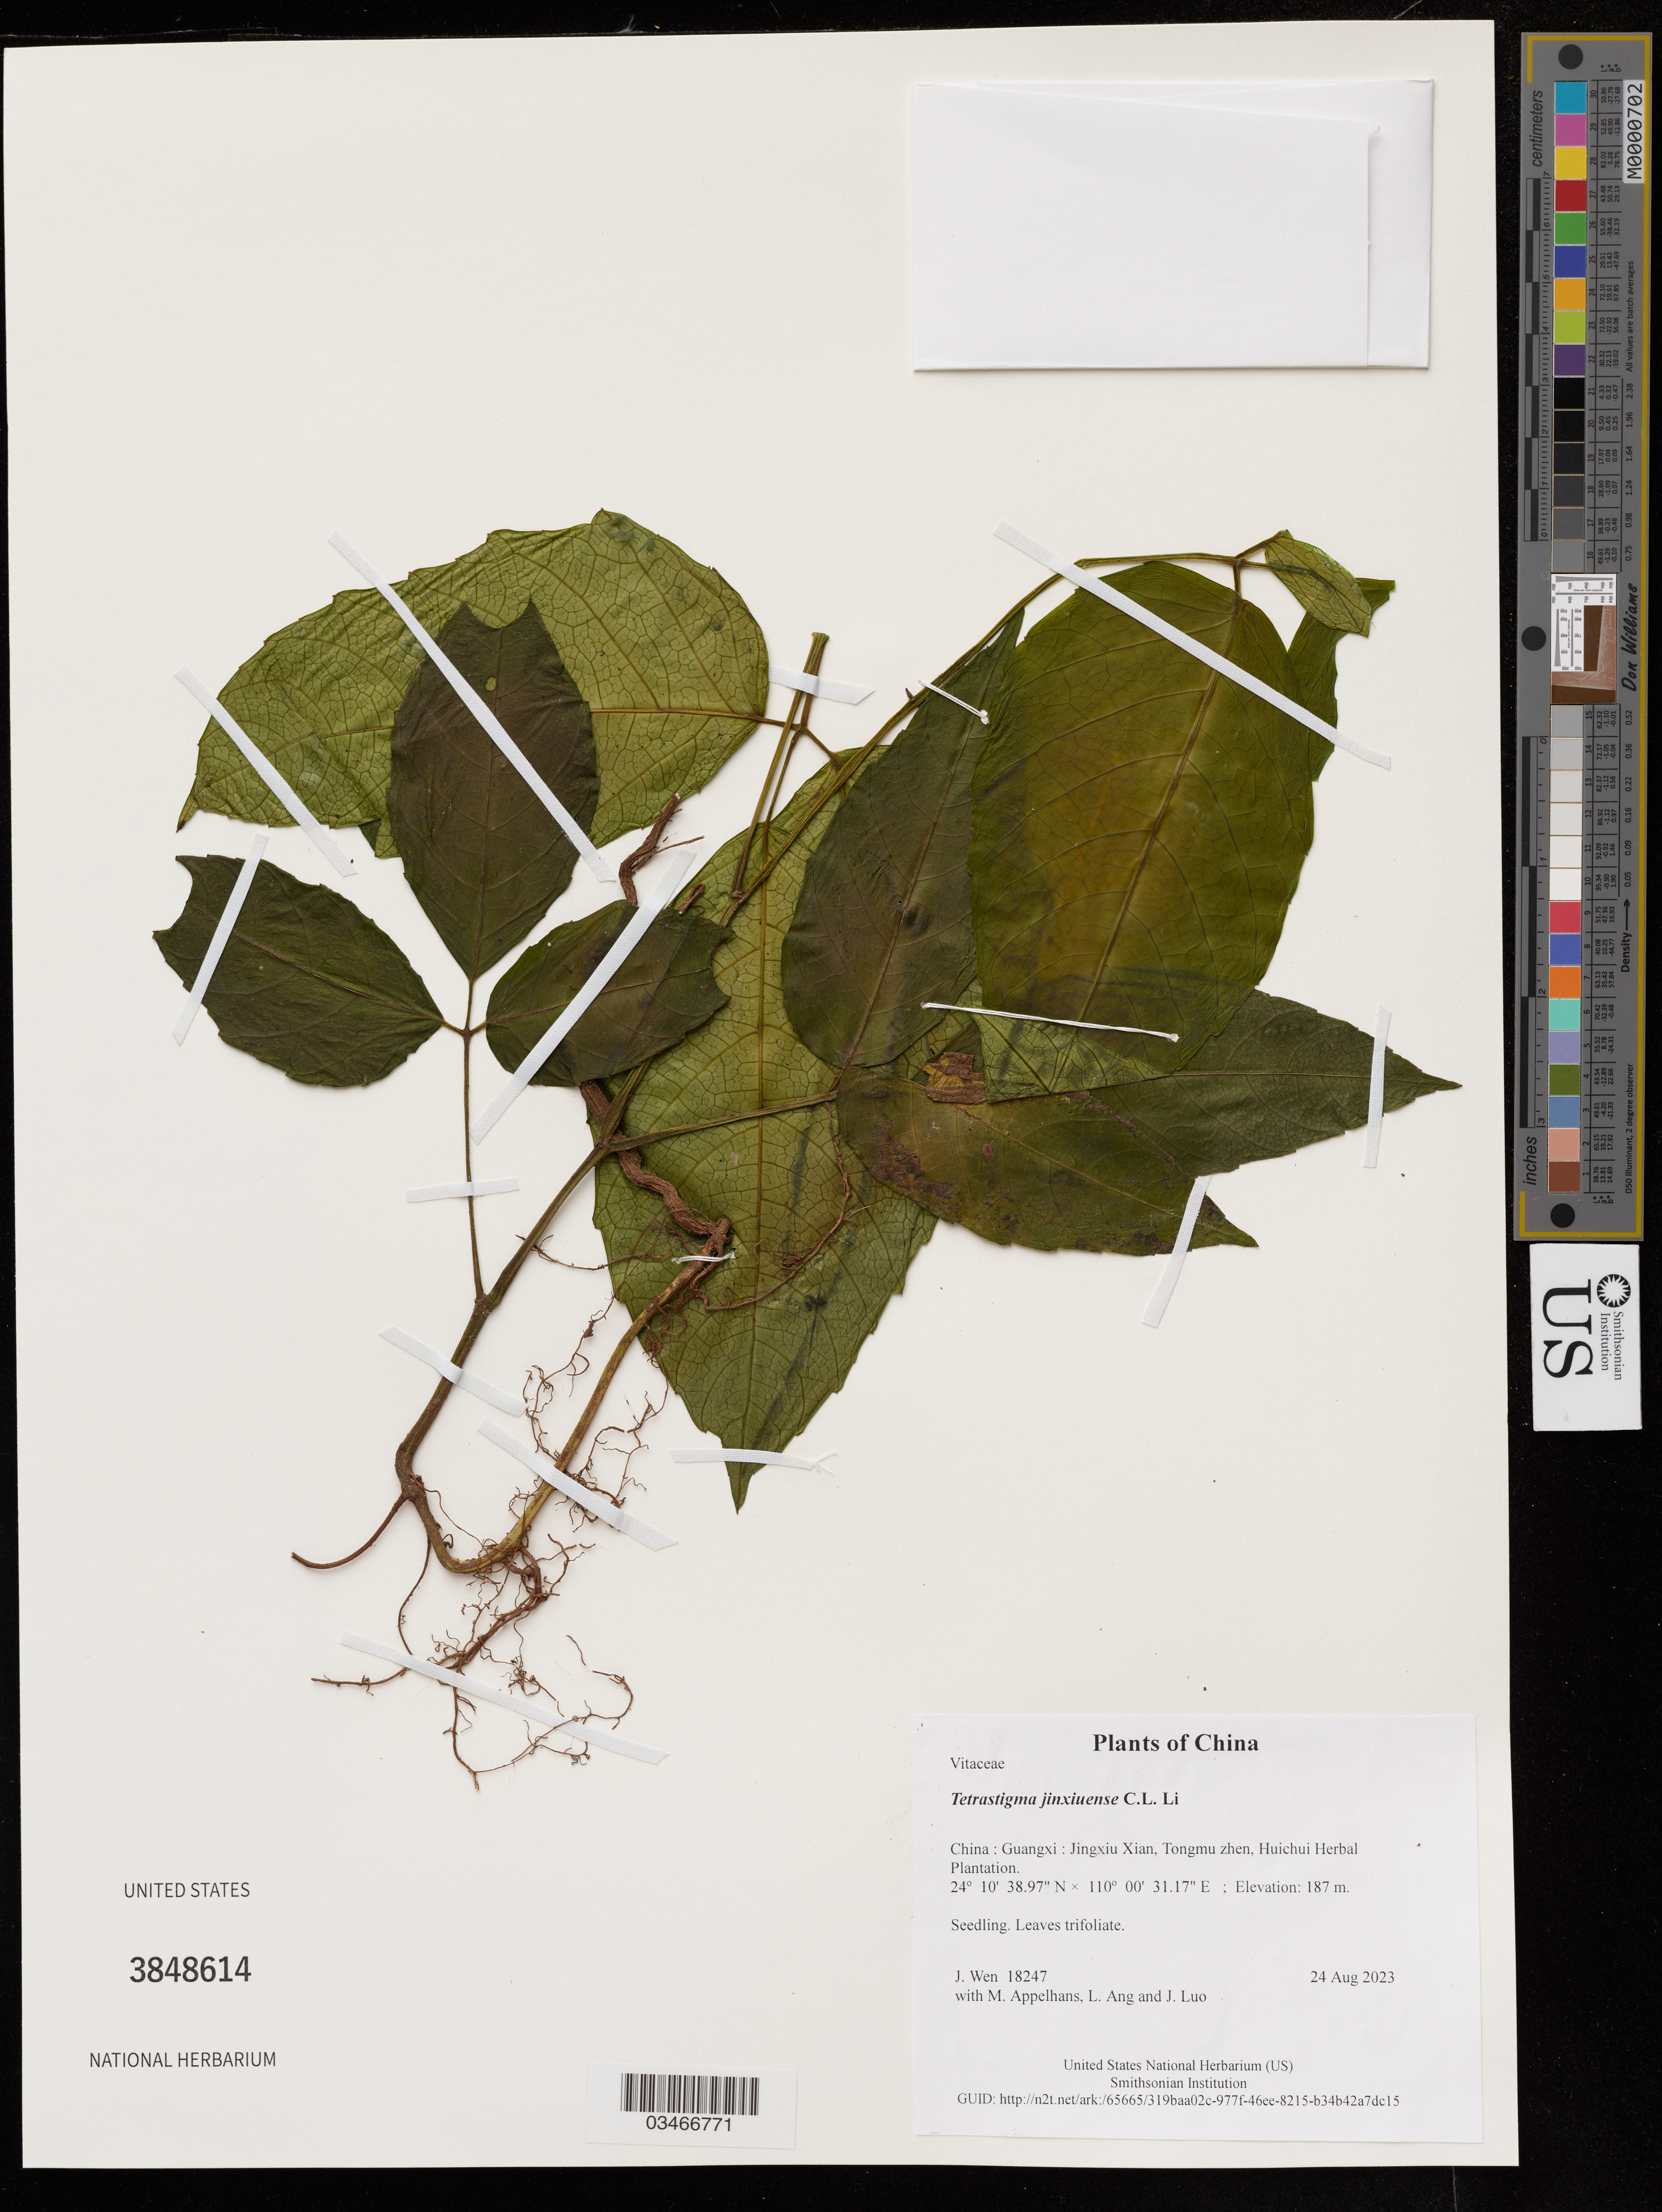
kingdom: Plantae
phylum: Tracheophyta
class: Magnoliopsida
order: Vitales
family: Vitaceae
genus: Tetrastigma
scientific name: Tetrastigma jinxiuense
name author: C.L. Li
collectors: J. Wen, M. Appelhans, L. Ang & J. Luo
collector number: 18247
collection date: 2023-08-24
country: China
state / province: Guangxi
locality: Jingxiu Xian, Tongmu zhen, Huichui Herbal Plantation.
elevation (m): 187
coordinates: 24.177491 N, 110.008657 E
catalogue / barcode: US 3848614